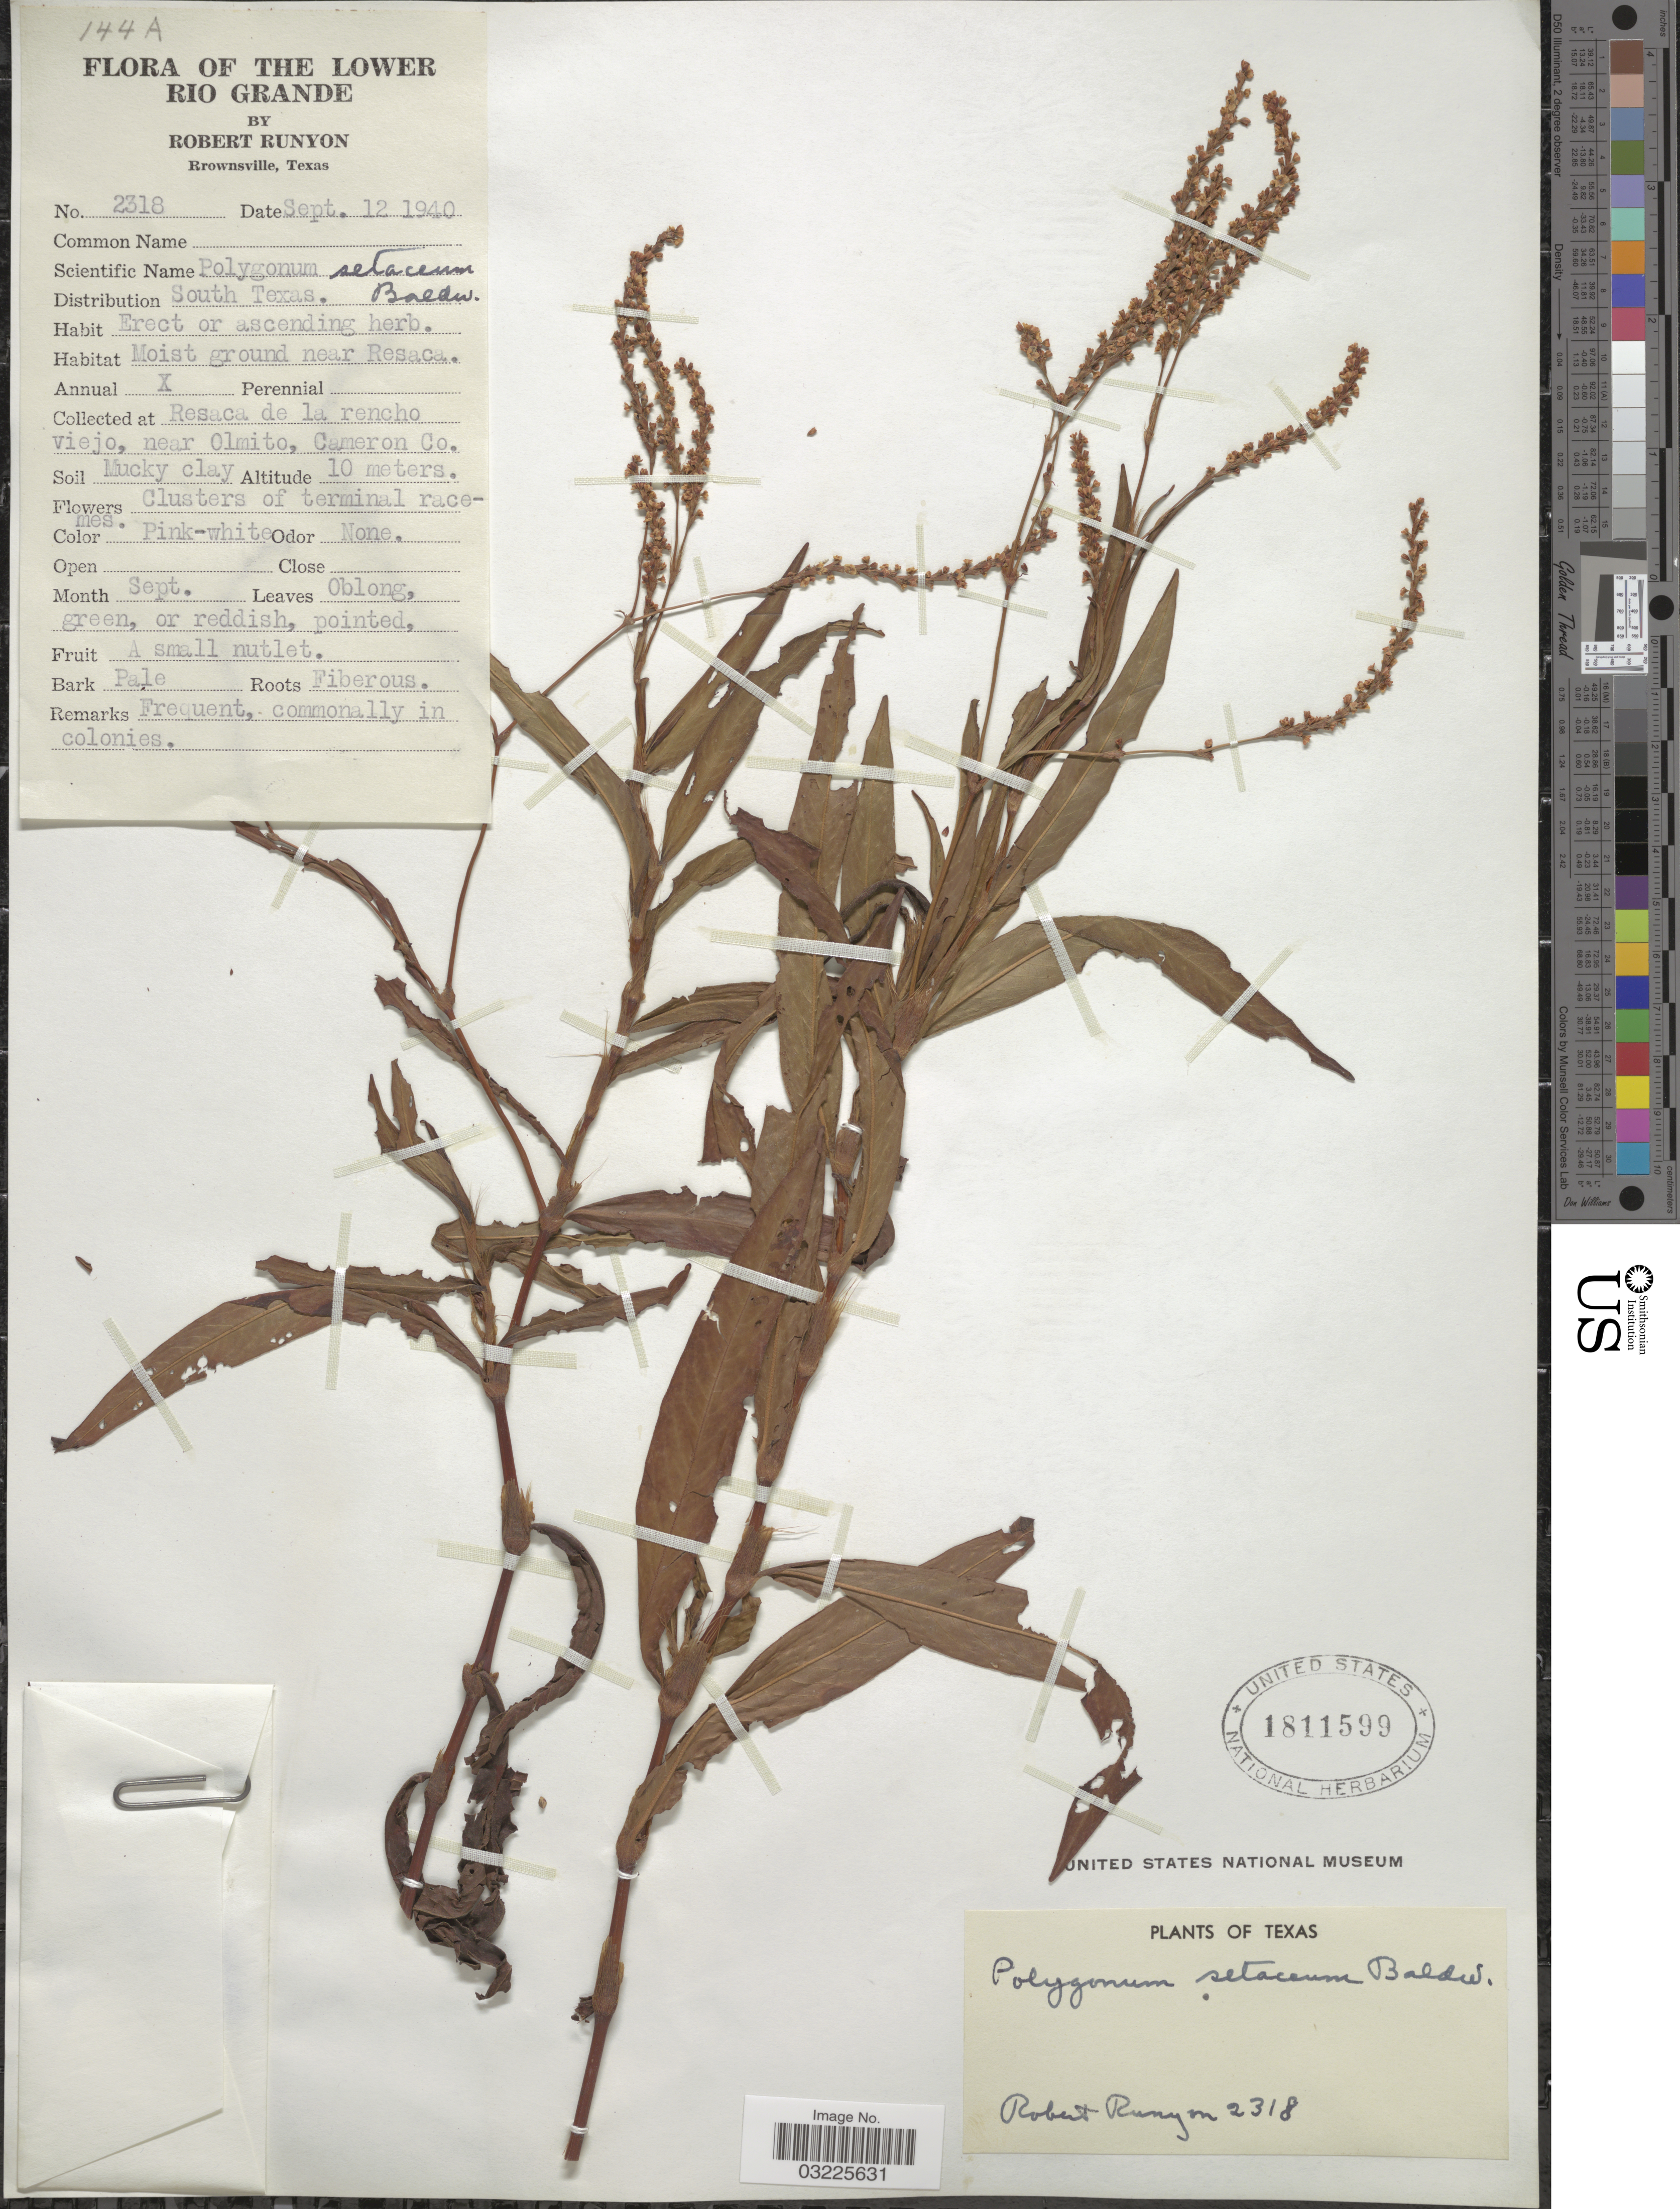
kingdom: Plantae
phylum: Tracheophyta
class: Magnoliopsida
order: Caryophyllales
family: Polygonaceae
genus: Persicaria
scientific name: Persicaria hydropiperoides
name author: (Michx.) Small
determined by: Atha, D. E.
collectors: R. Runyon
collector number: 2318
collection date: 1940-09-12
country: United States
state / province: Texas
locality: The Lower Rio Grande. Resaca de la rencho viejo, near Olmito, Cameron Co.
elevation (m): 10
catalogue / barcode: US 1811599